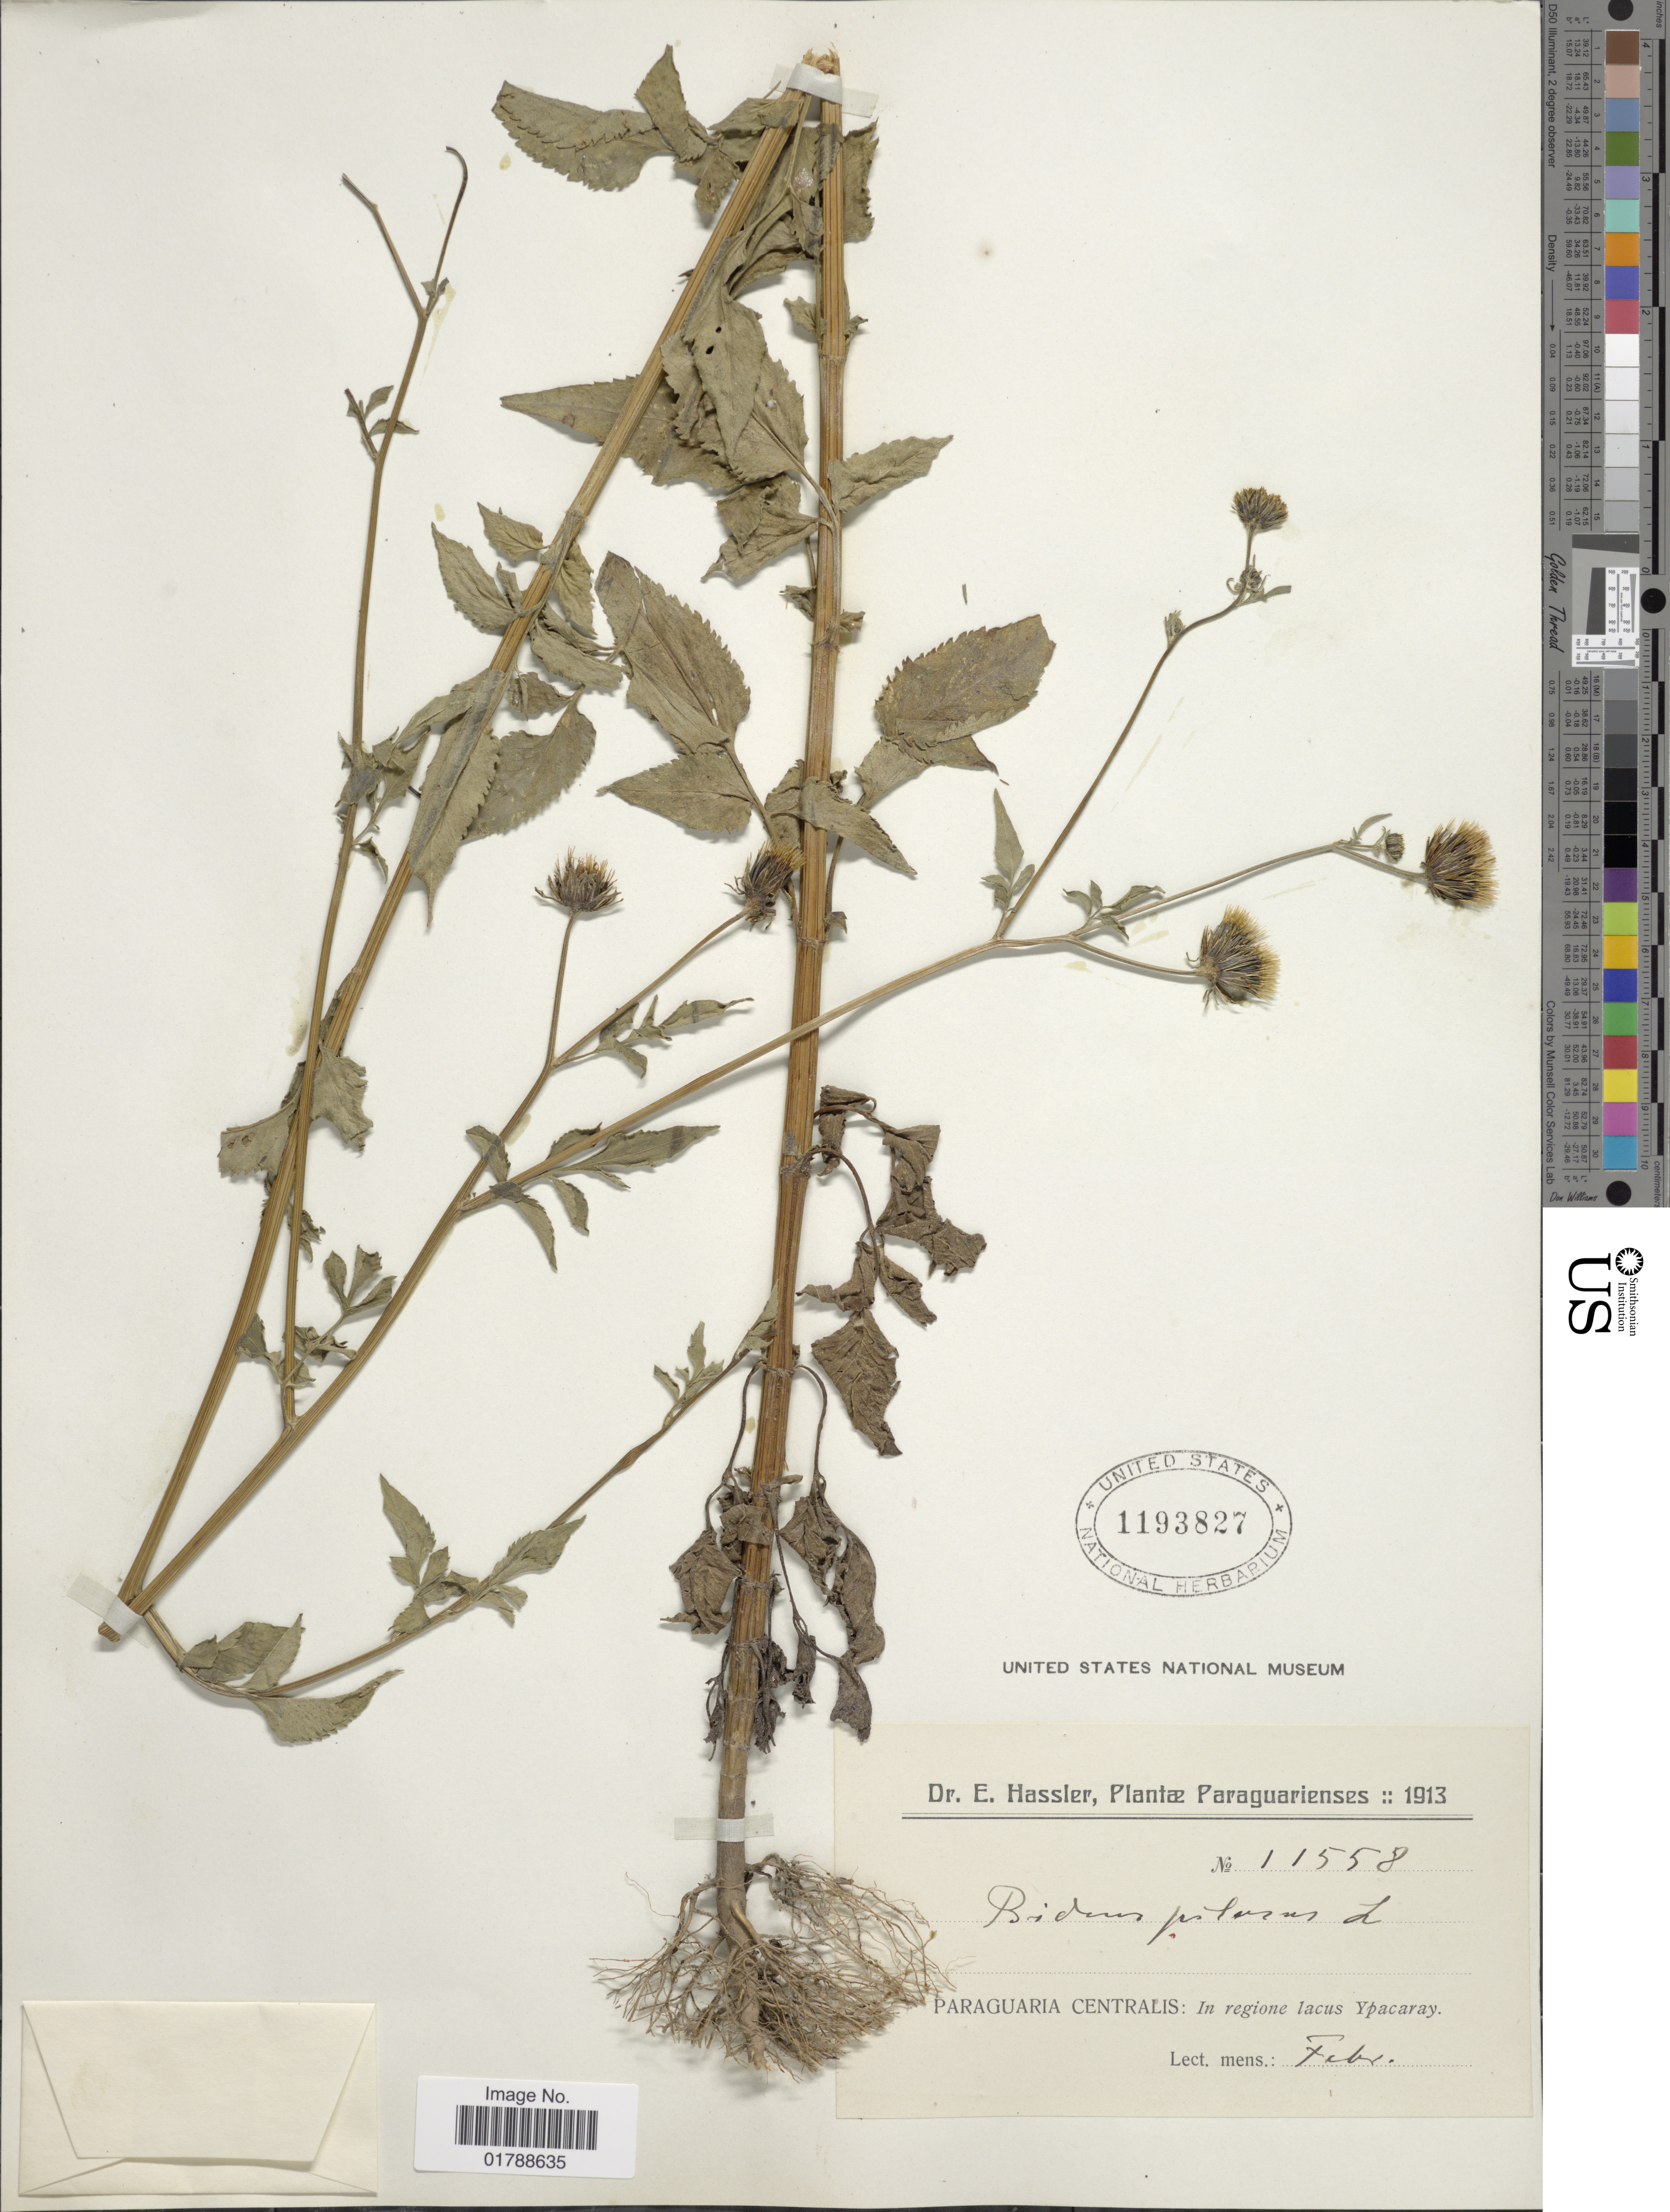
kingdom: Plantae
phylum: Tracheophyta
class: Magnoliopsida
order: Asterales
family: Asteraceae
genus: Bidens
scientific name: Bidens pilosa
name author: L.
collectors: E. Hassler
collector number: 11558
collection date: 1913-02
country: Paraguay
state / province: Central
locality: Paraguaria Centralis: In regione lacus Ypacaray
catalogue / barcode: US 1193827